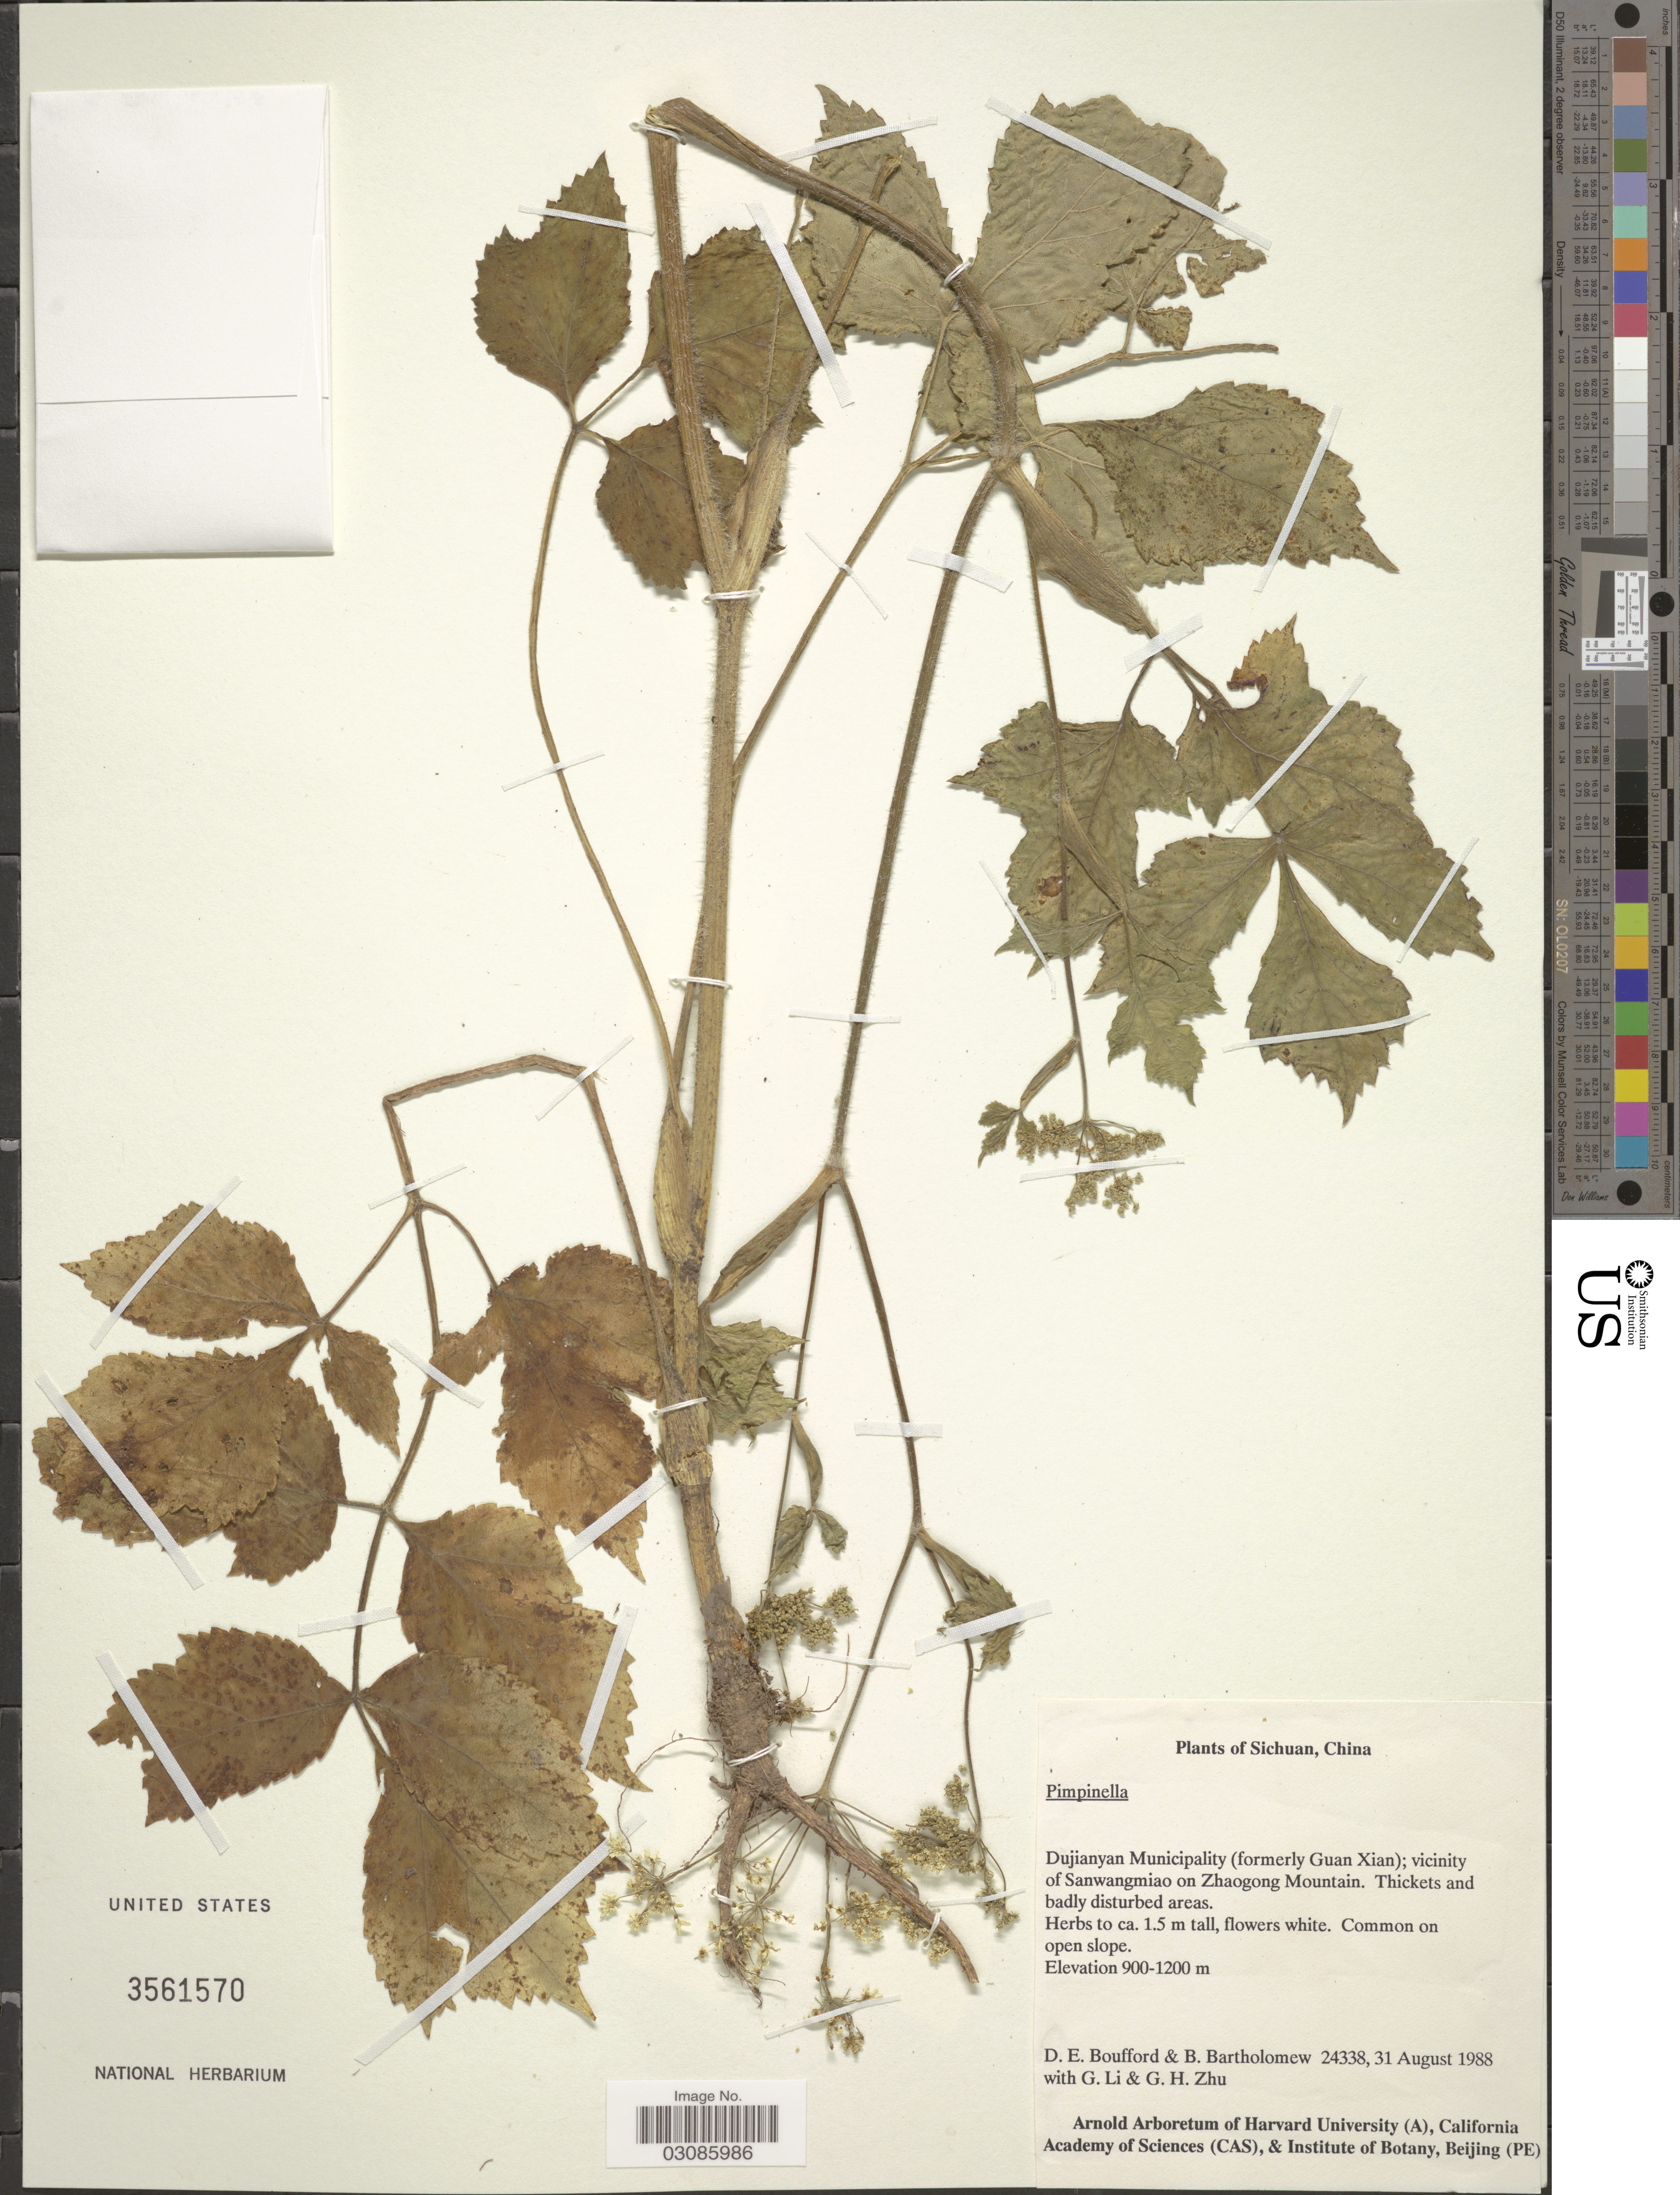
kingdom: Plantae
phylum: Tracheophyta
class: Magnoliopsida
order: Apiales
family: Apiaceae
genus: Pimpinella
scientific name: Pimpinella sp.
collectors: D. E. Boufford, B. Bartholomew, G. Li & G. H. Zhu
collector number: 24338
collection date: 1988-08-31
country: China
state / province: Sichuan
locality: Dujianyan Municipality (formerly Guan Xian); vicinity of Sanwangmiao on Zhaogong Mountain.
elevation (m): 900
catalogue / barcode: US 3561570